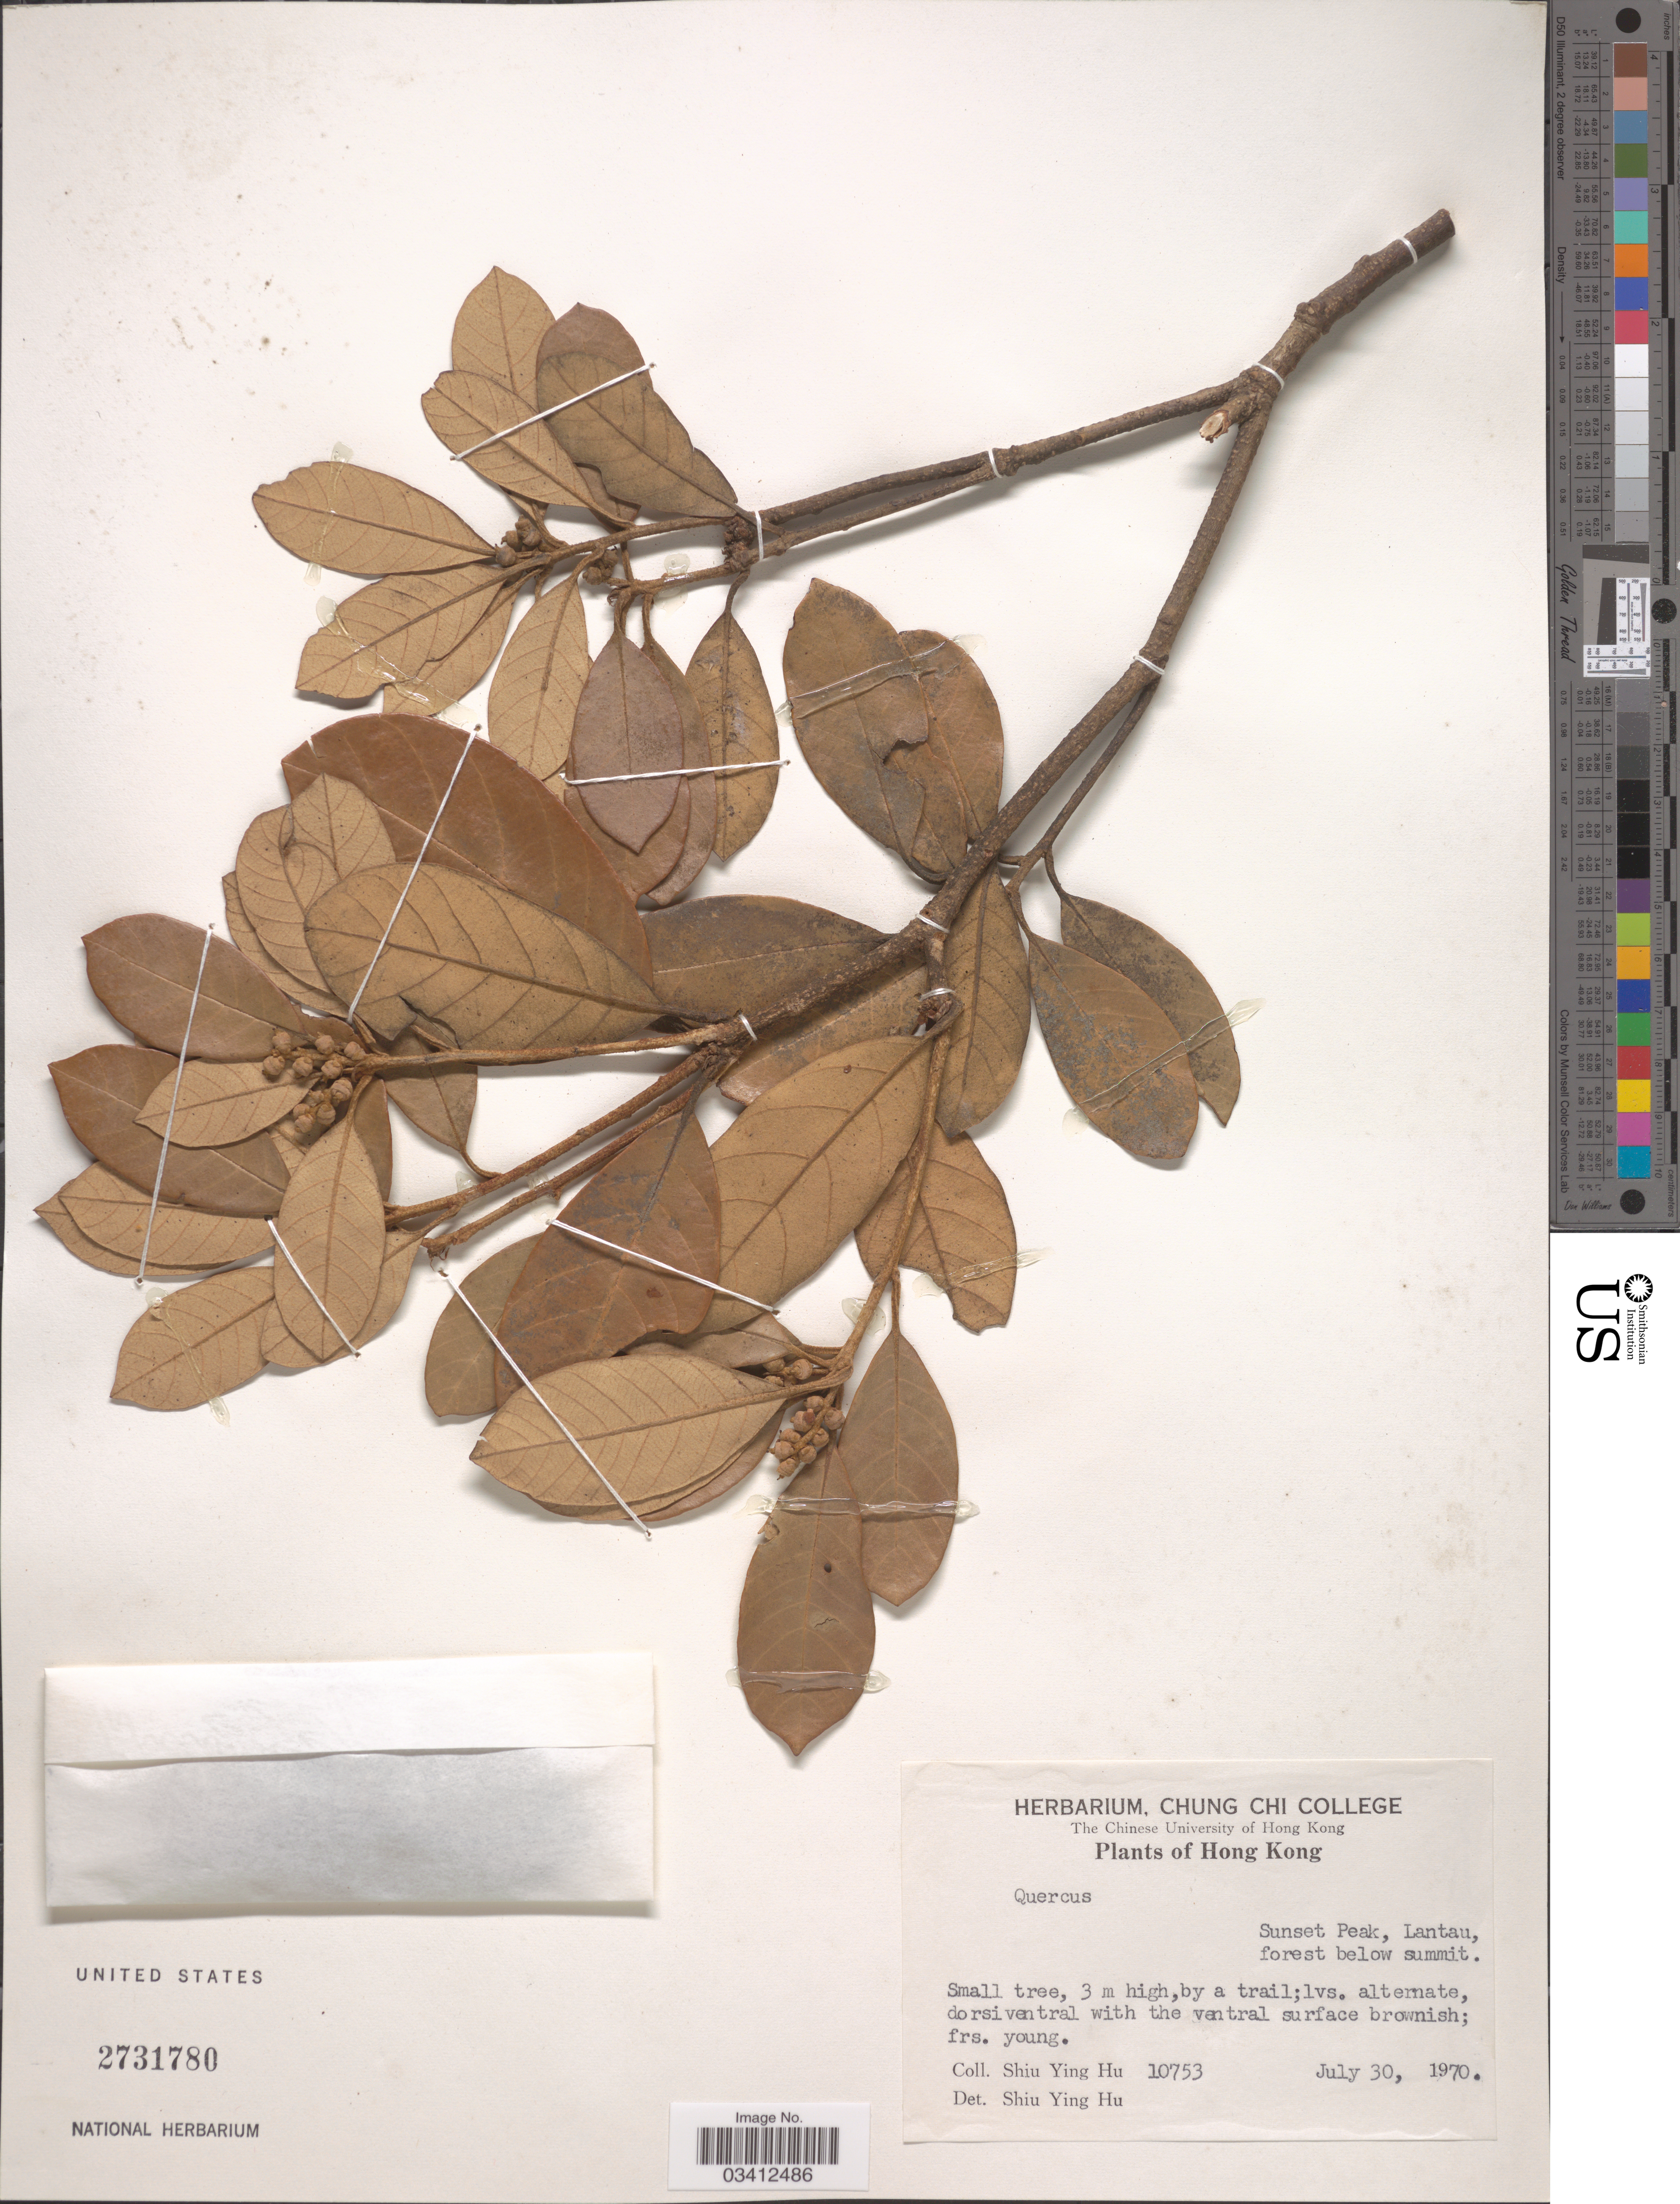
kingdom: Plantae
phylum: Tracheophyta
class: Magnoliopsida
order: Fagales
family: Fagaceae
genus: Quercus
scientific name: Quercus sp.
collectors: S. Y. Hu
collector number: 10753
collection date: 1970-07-30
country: China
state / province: Hong Kong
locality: Sunset Peak, Lantau, forest below summit.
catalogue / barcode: US 2731780